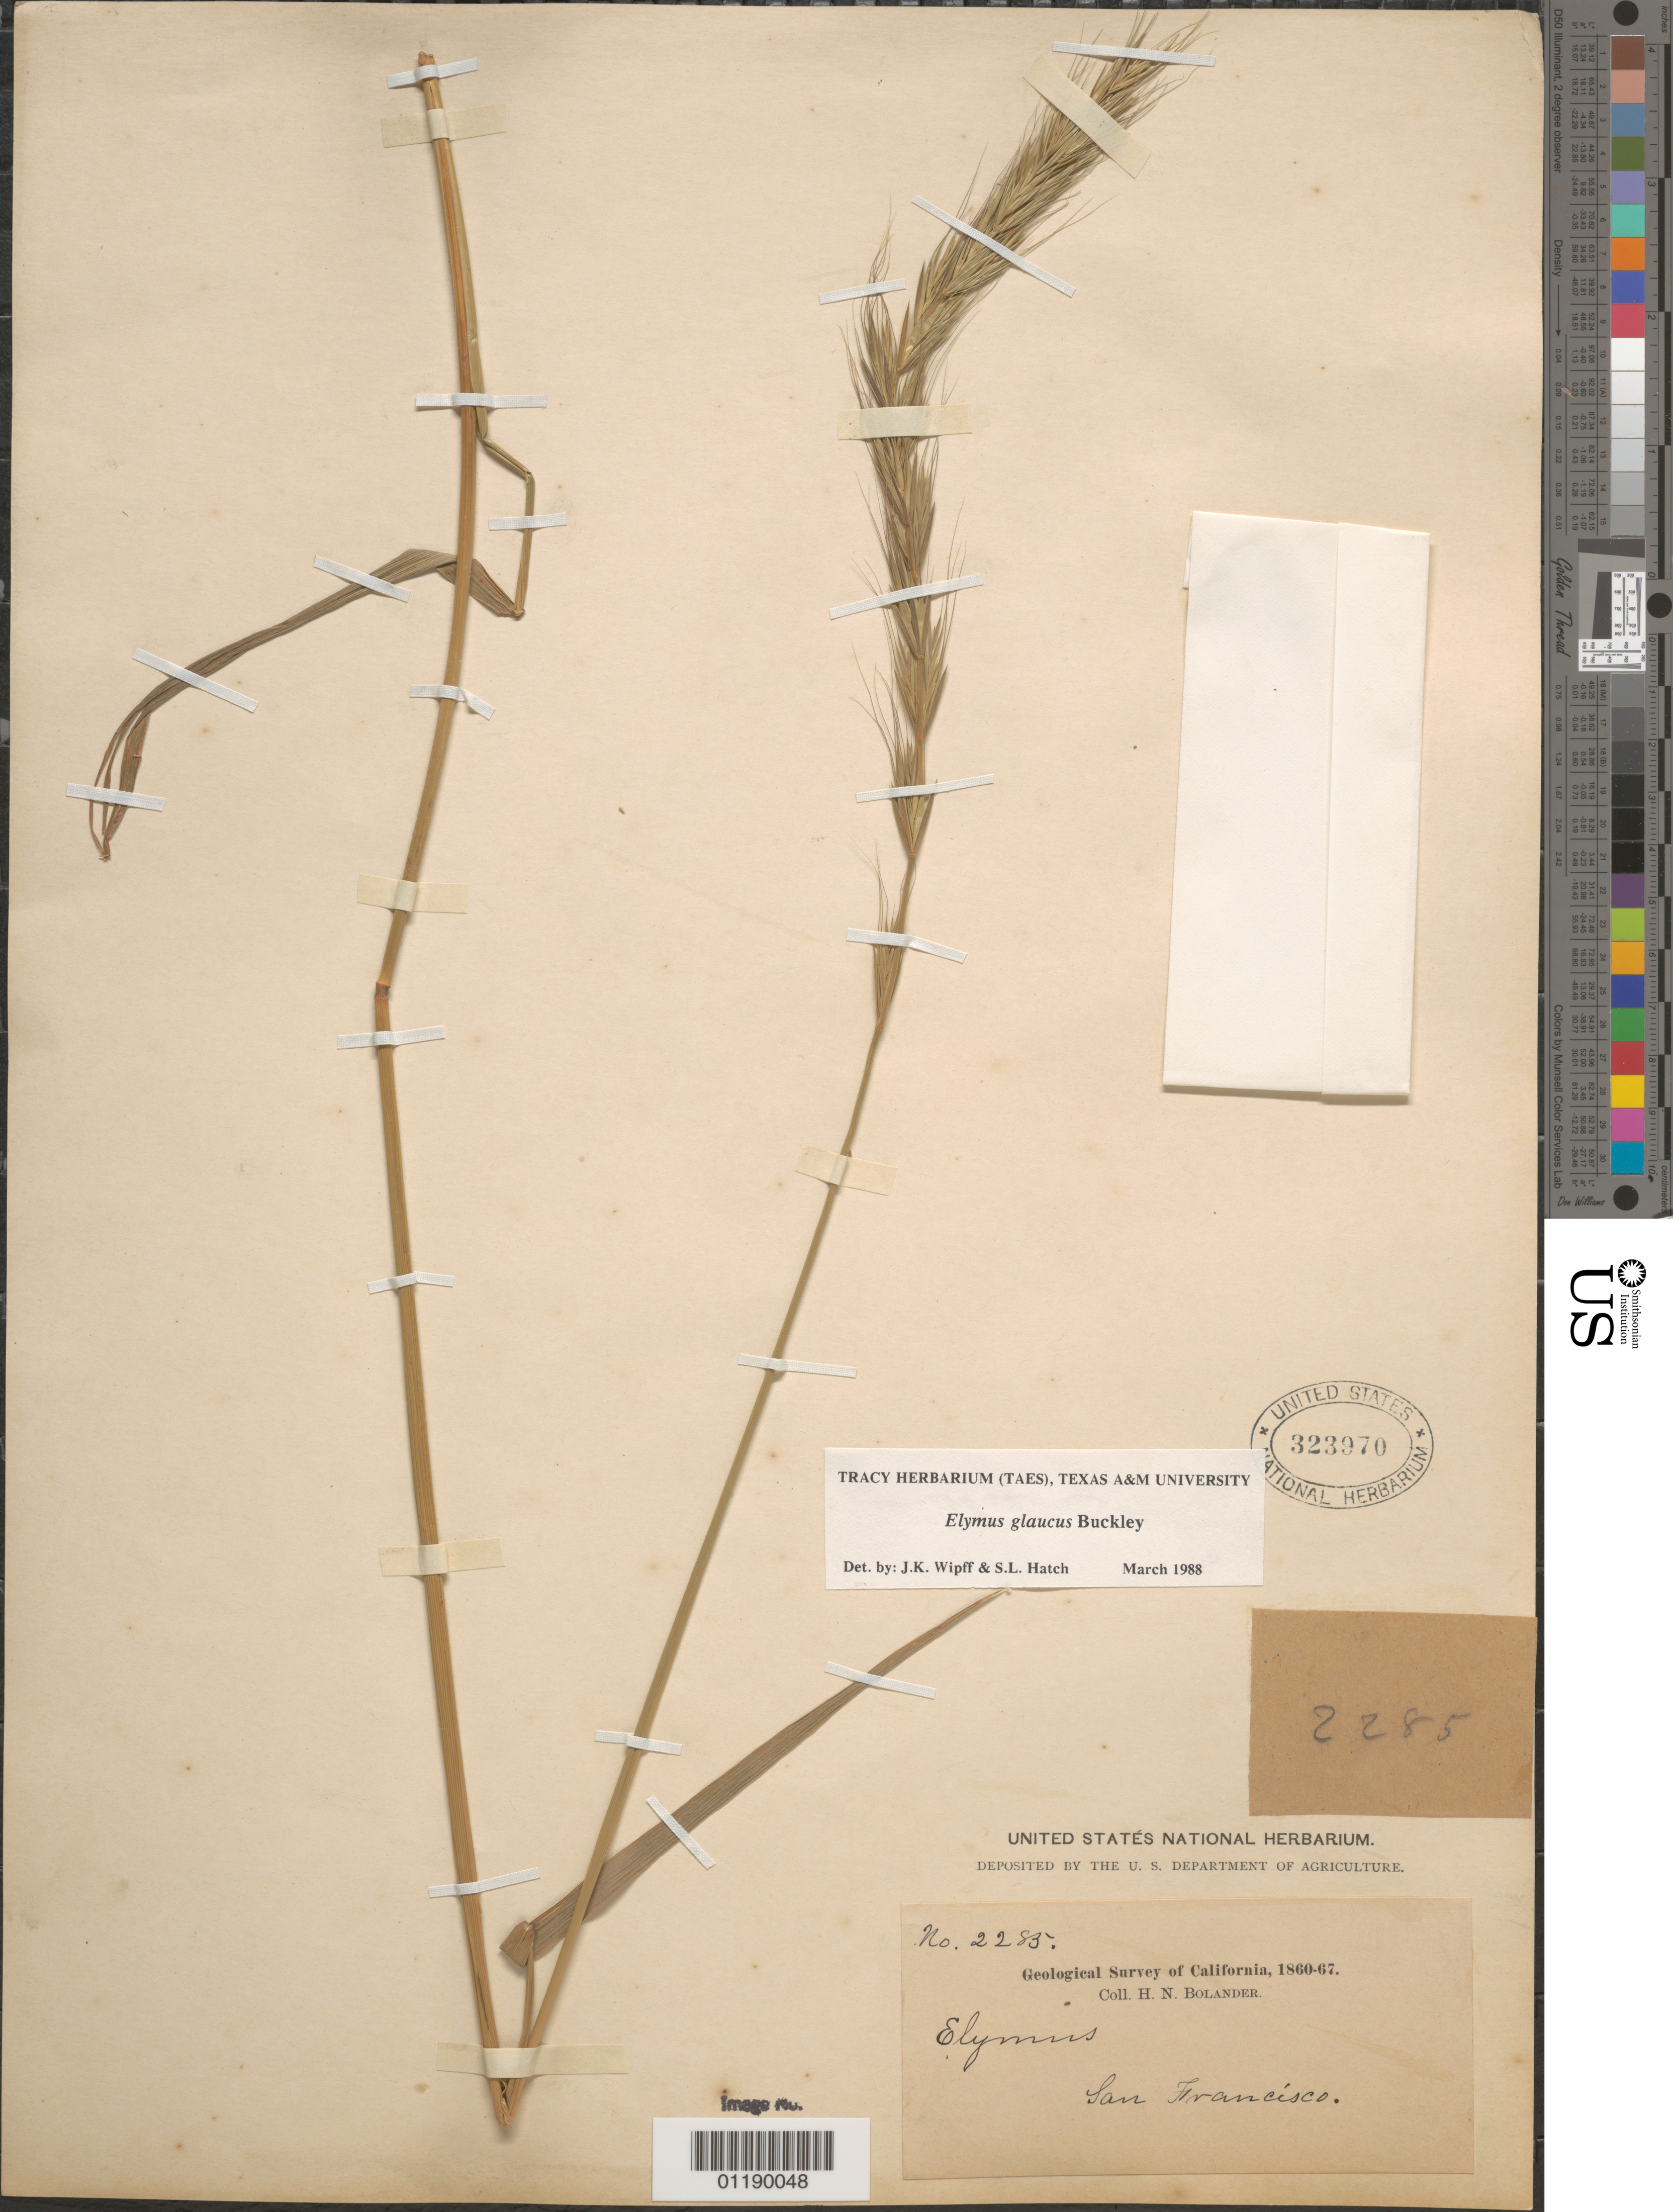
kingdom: Plantae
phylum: Tracheophyta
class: Liliopsida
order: Poales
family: Poaceae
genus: Elymus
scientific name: Elymus glaucus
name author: Buckley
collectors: H. Bolander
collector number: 2285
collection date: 1860/1867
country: United States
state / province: California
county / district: San Francisco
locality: San Francisco.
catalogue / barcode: US 323970